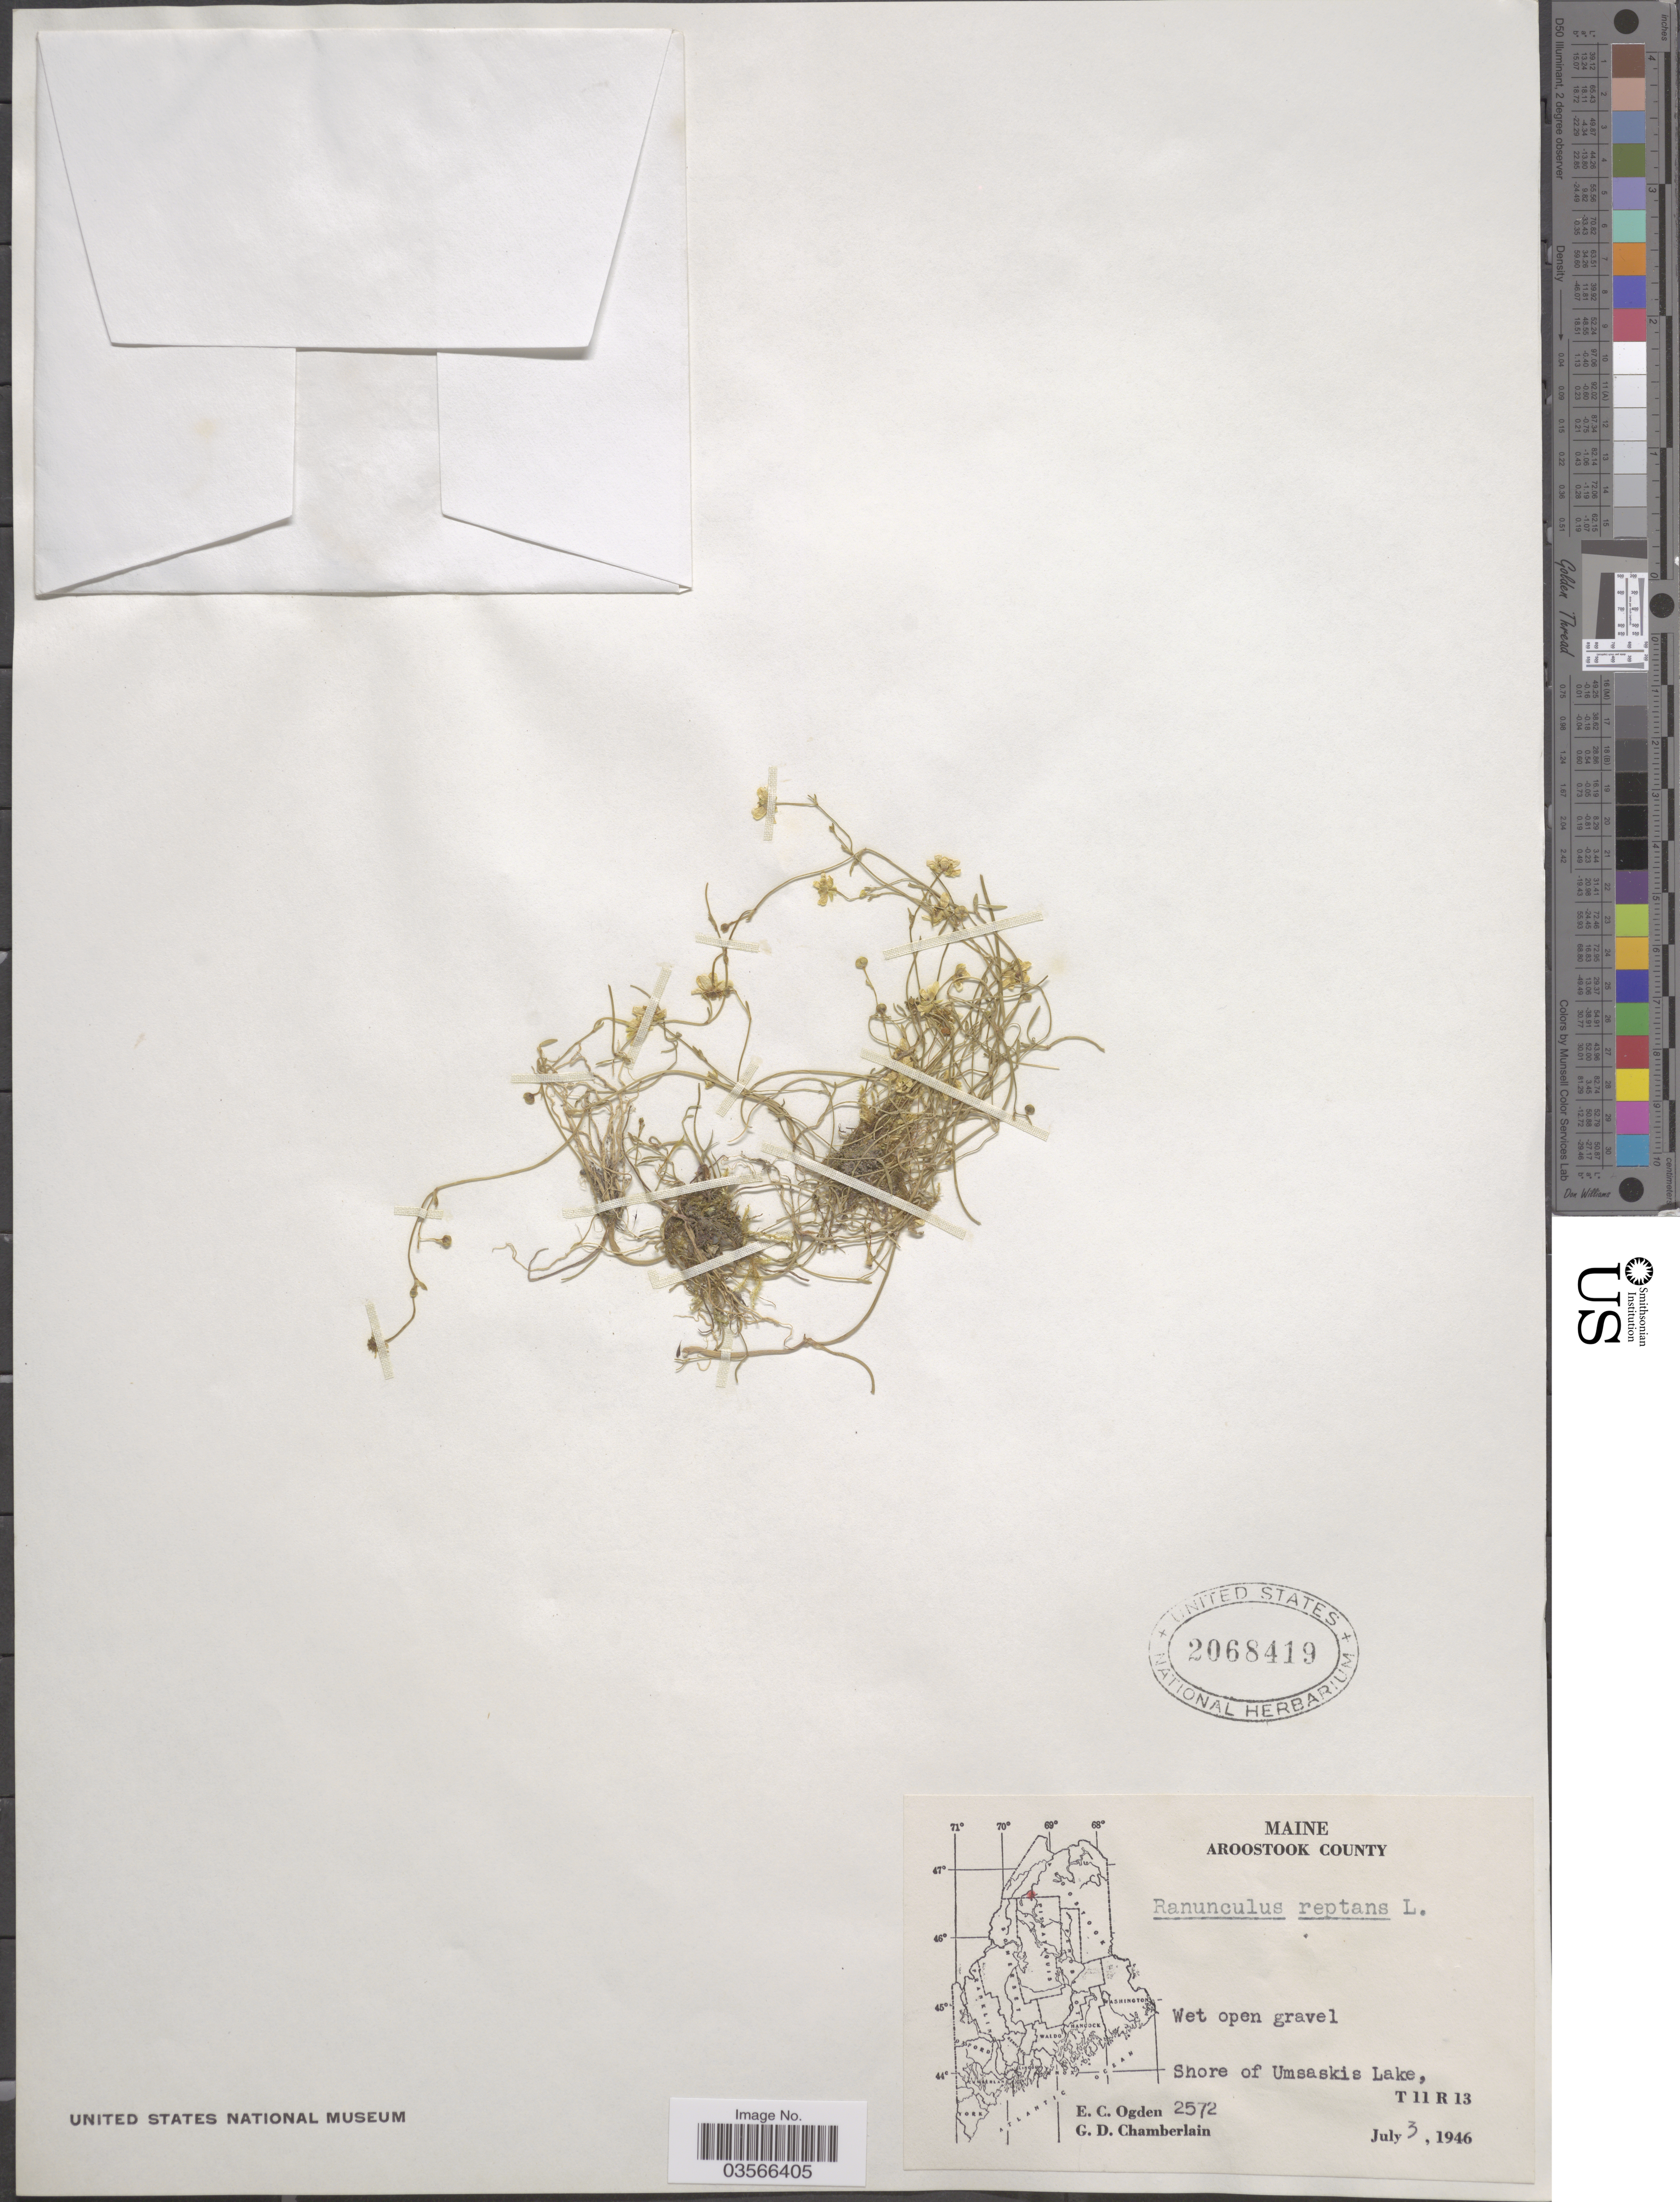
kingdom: Plantae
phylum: Tracheophyta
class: Magnoliopsida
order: Ranunculales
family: Ranunculaceae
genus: Ranunculus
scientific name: Ranunculus flammula var. filiformis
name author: (Michx.) Hook.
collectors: E. Ogden & G. D. Chamberlain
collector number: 2572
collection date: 1946-07-03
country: United States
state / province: Maine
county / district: Aroostook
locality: Shore of Umsaskis Lake, T 11 R 13.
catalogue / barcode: US 2068419